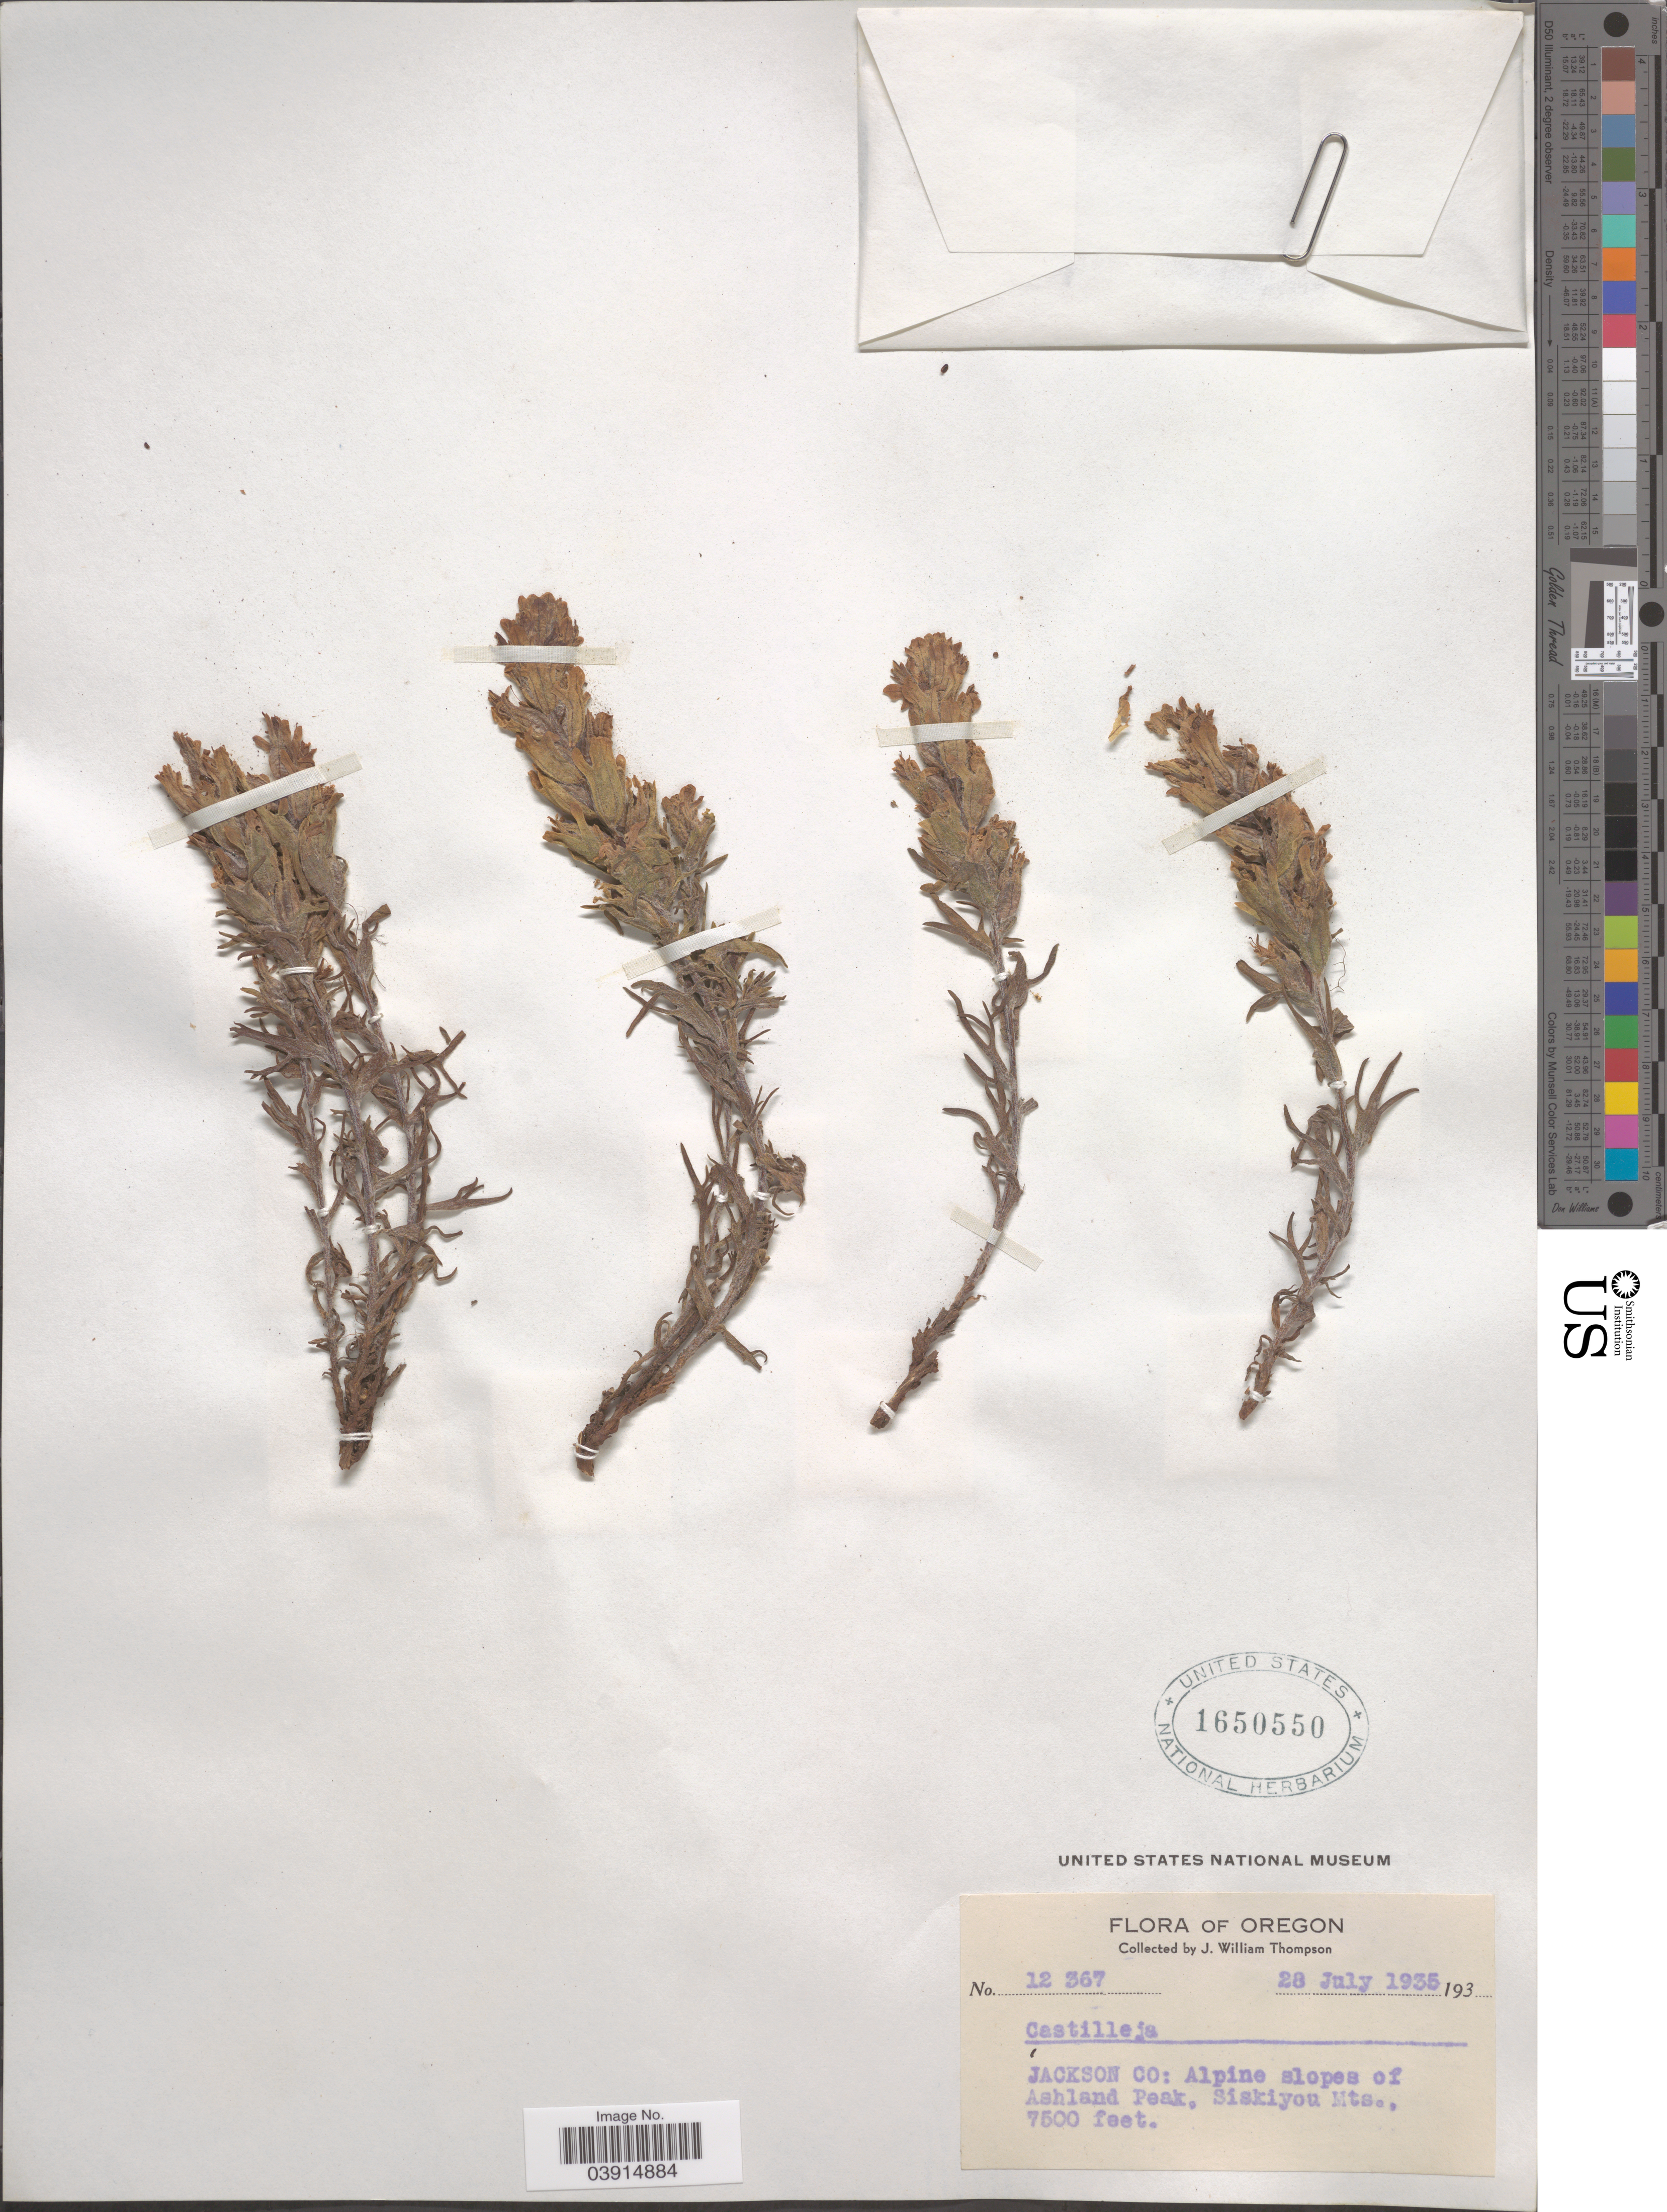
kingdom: Plantae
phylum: Tracheophyta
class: Magnoliopsida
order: Lamiales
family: Orobanchaceae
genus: Castilleja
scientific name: Castilleja sp.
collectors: J. W. Thompson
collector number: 12367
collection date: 1935-07-28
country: United States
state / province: Oregon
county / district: Jackson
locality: Jackson Co: Alpine slopes of Ashland Peak, Siskiyou Mts.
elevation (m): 2286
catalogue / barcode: US 1650550